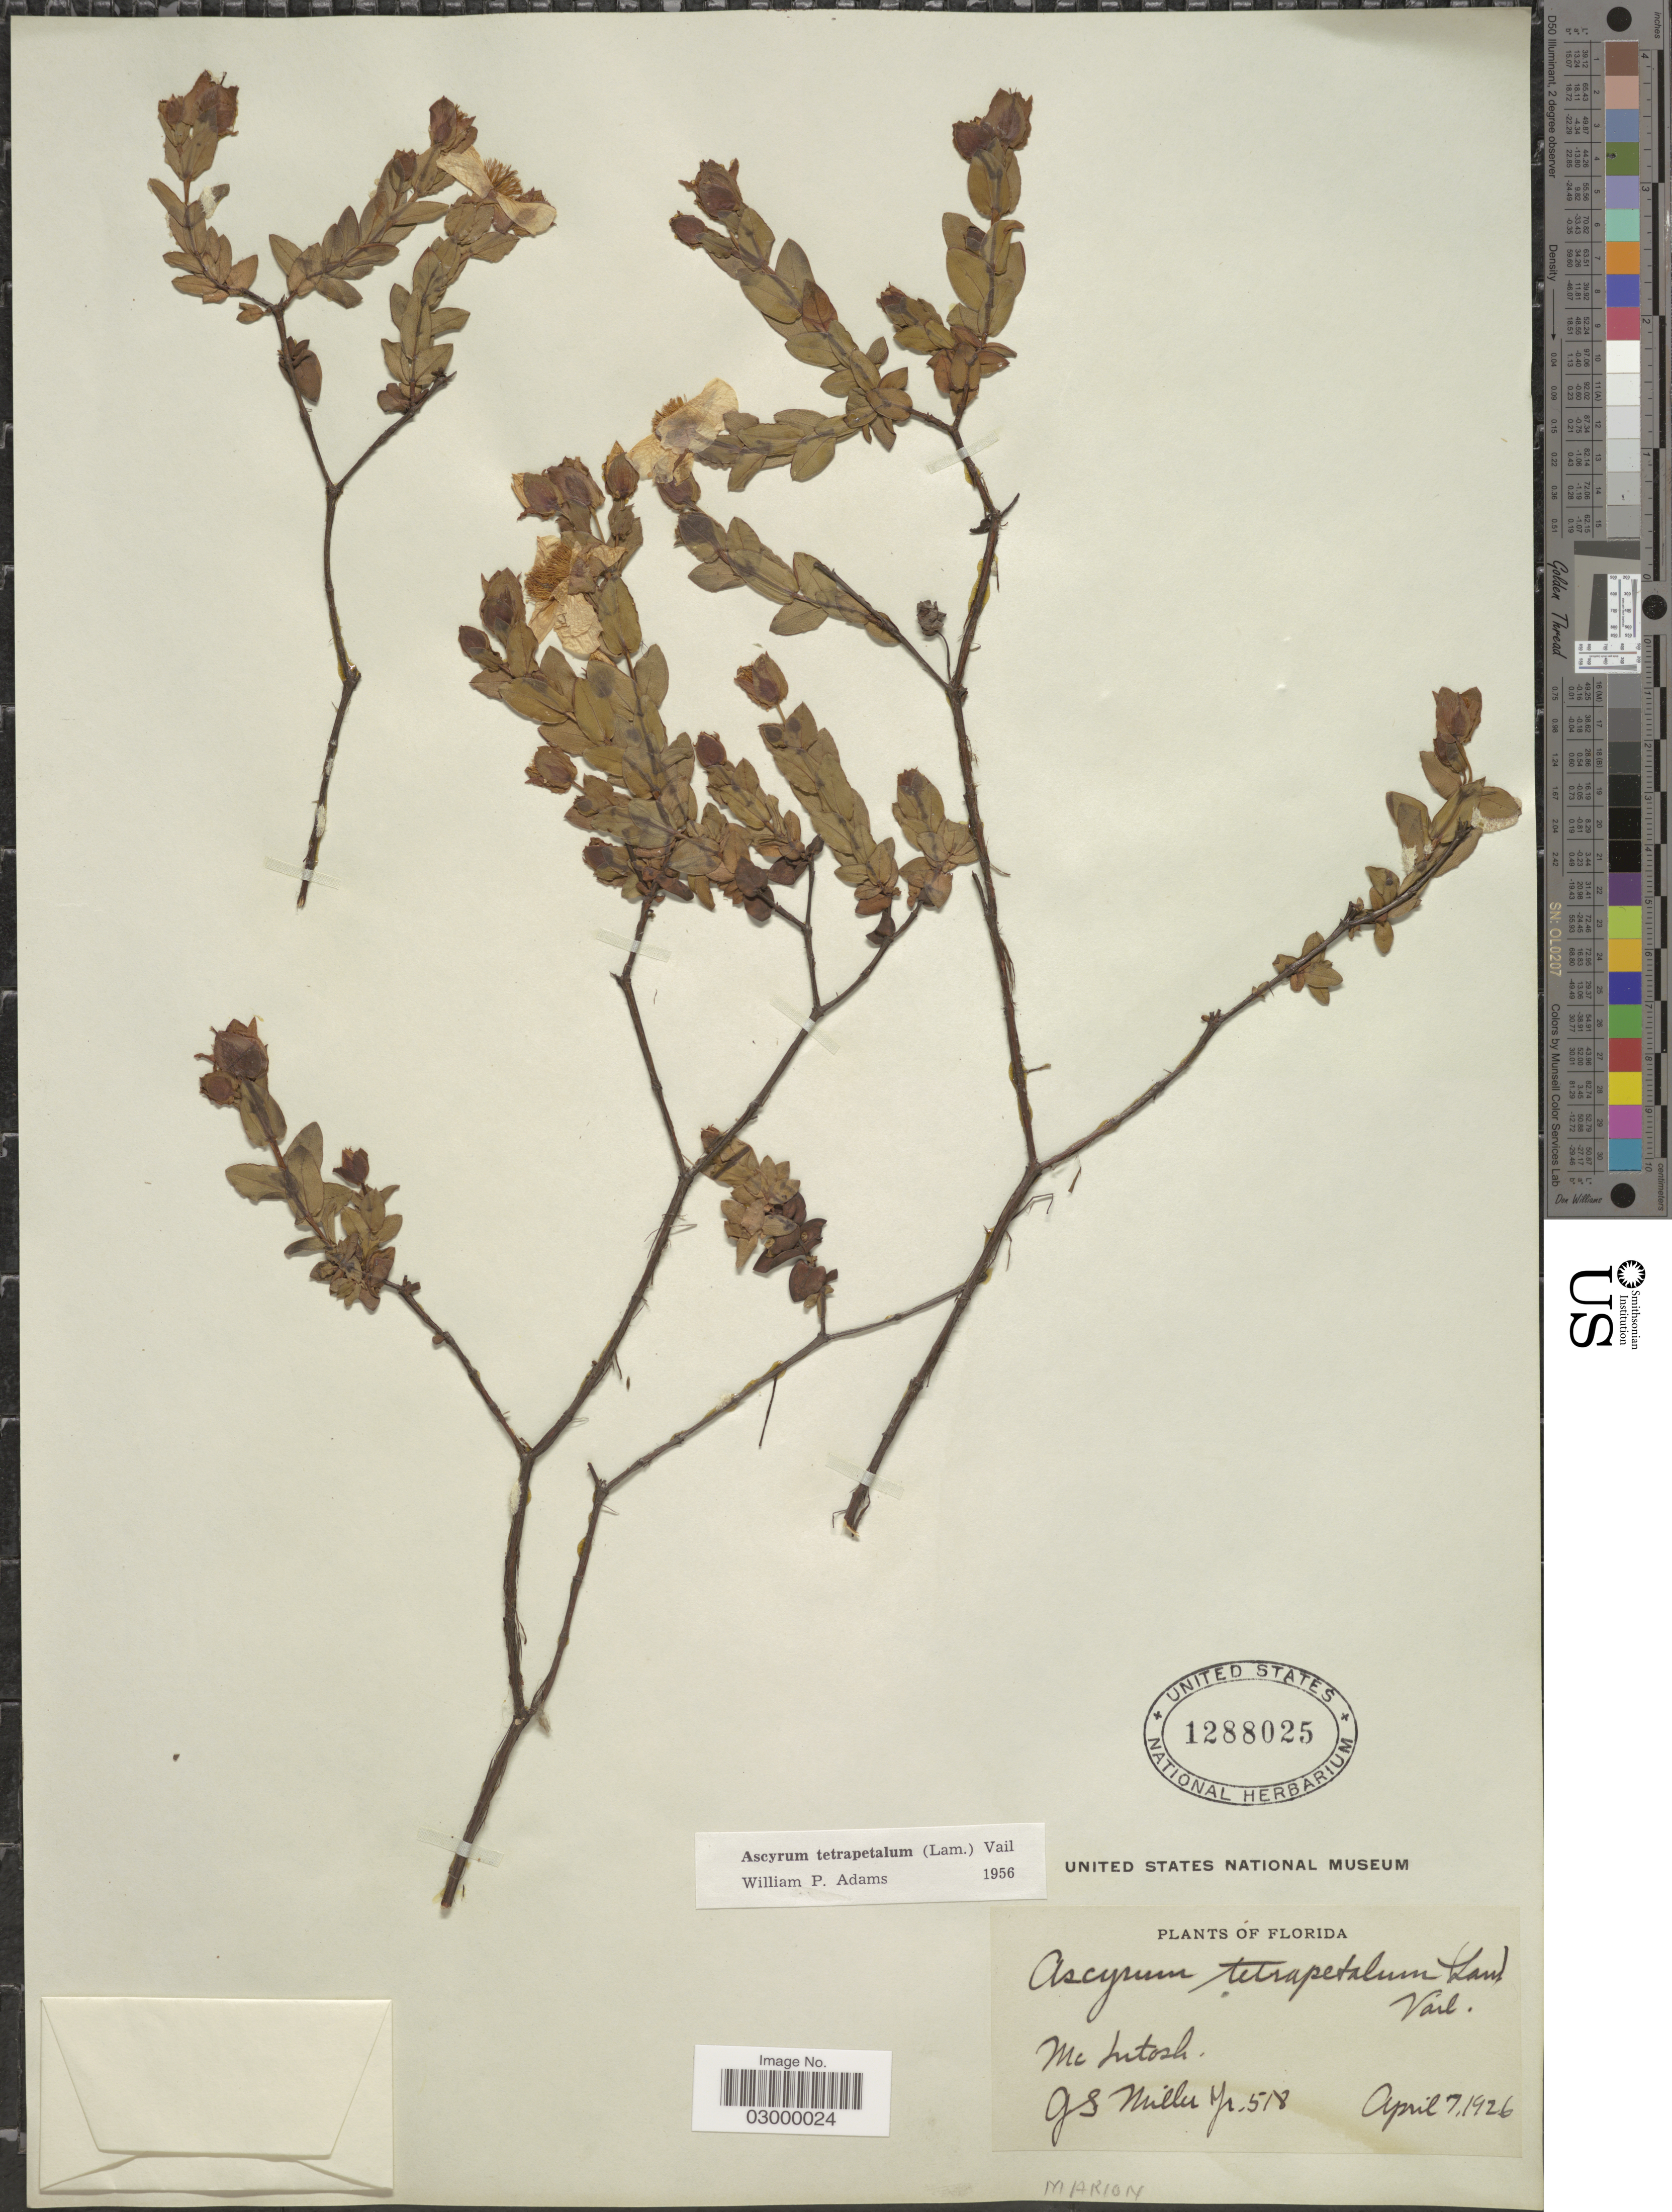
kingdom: Plantae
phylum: Tracheophyta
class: Magnoliopsida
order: Malpighiales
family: Hypericaceae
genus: Hypericum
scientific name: Hypericum tetrapetalum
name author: Lam.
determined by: Strong, Mark T., (BOT), Smithsonian Institution - National Museum of Natural History (UNITED STATES)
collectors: G. S. Miller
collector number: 518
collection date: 1926-04-07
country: United States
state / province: Florida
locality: McIntosh. Marion.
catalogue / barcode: US 1288025